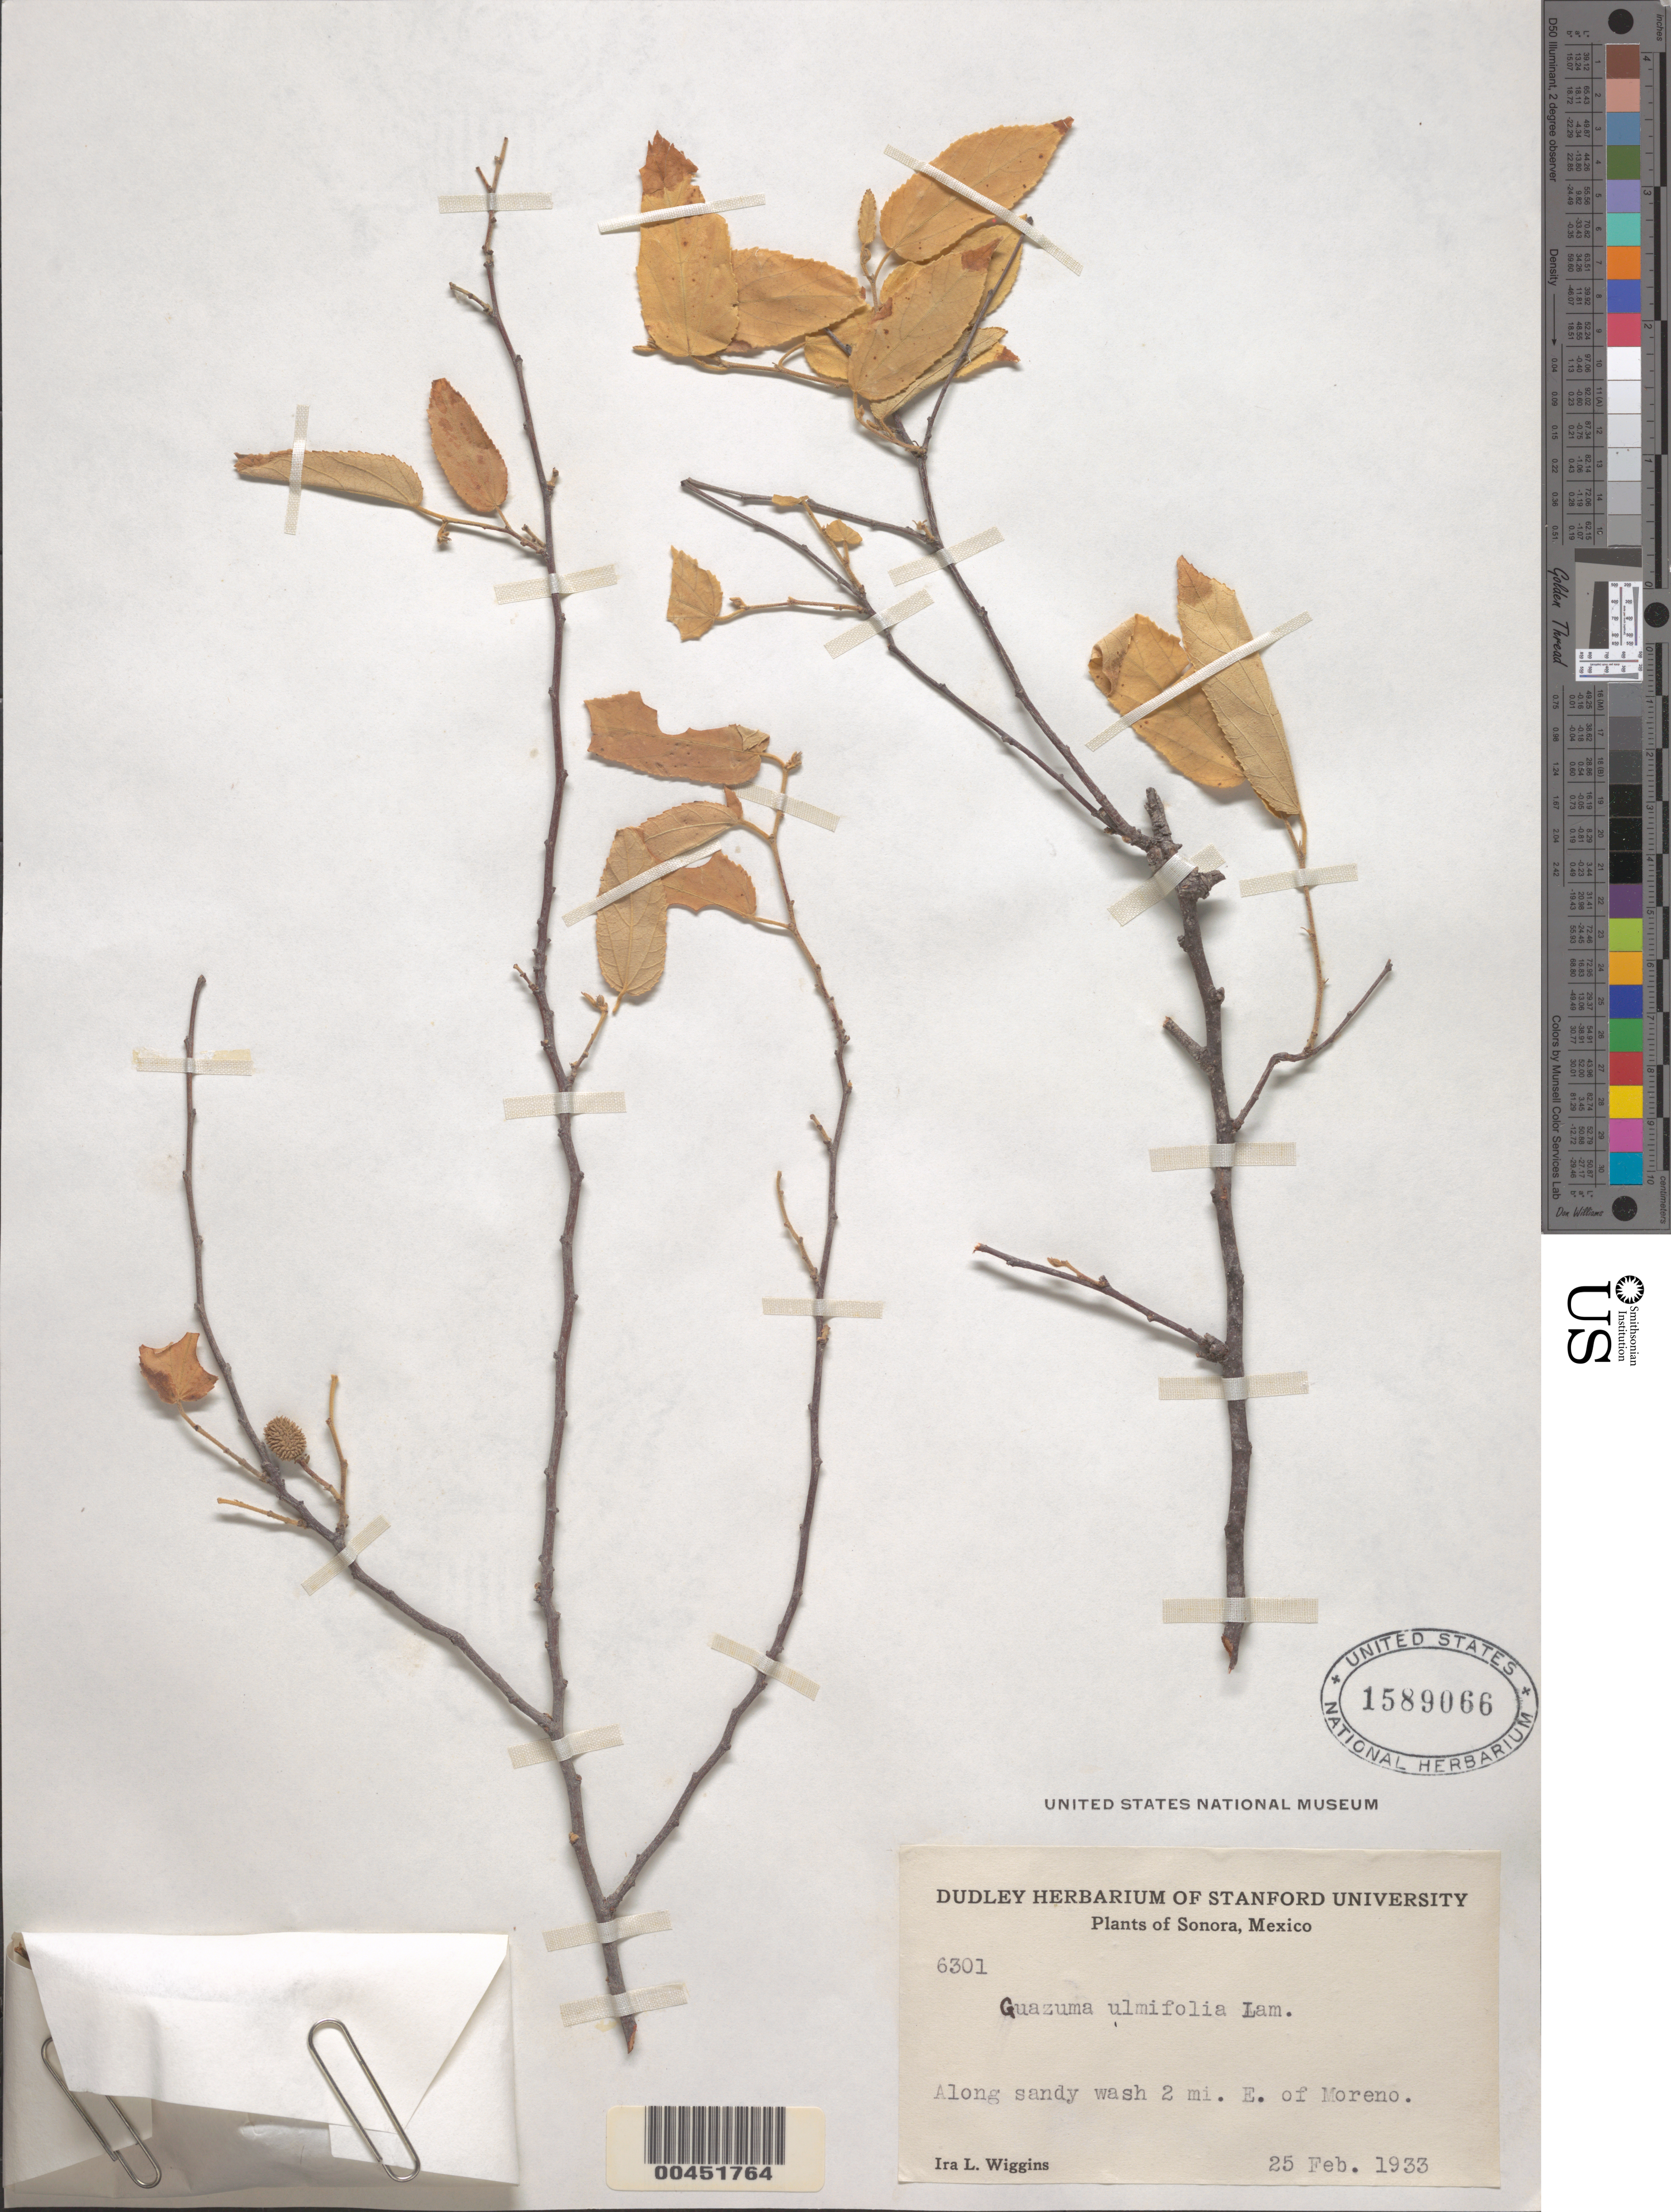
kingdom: Plantae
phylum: Tracheophyta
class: Magnoliopsida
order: Malvales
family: Malvaceae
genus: Guazuma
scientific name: Guazuma ulmifolia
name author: Lam.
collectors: I. L. Wiggins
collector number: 6301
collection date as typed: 25 Feb 1933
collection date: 1933-02-25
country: Mexico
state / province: Sonora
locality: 2 mi. E of Moreno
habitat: along sandy wash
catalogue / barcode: US 1589066